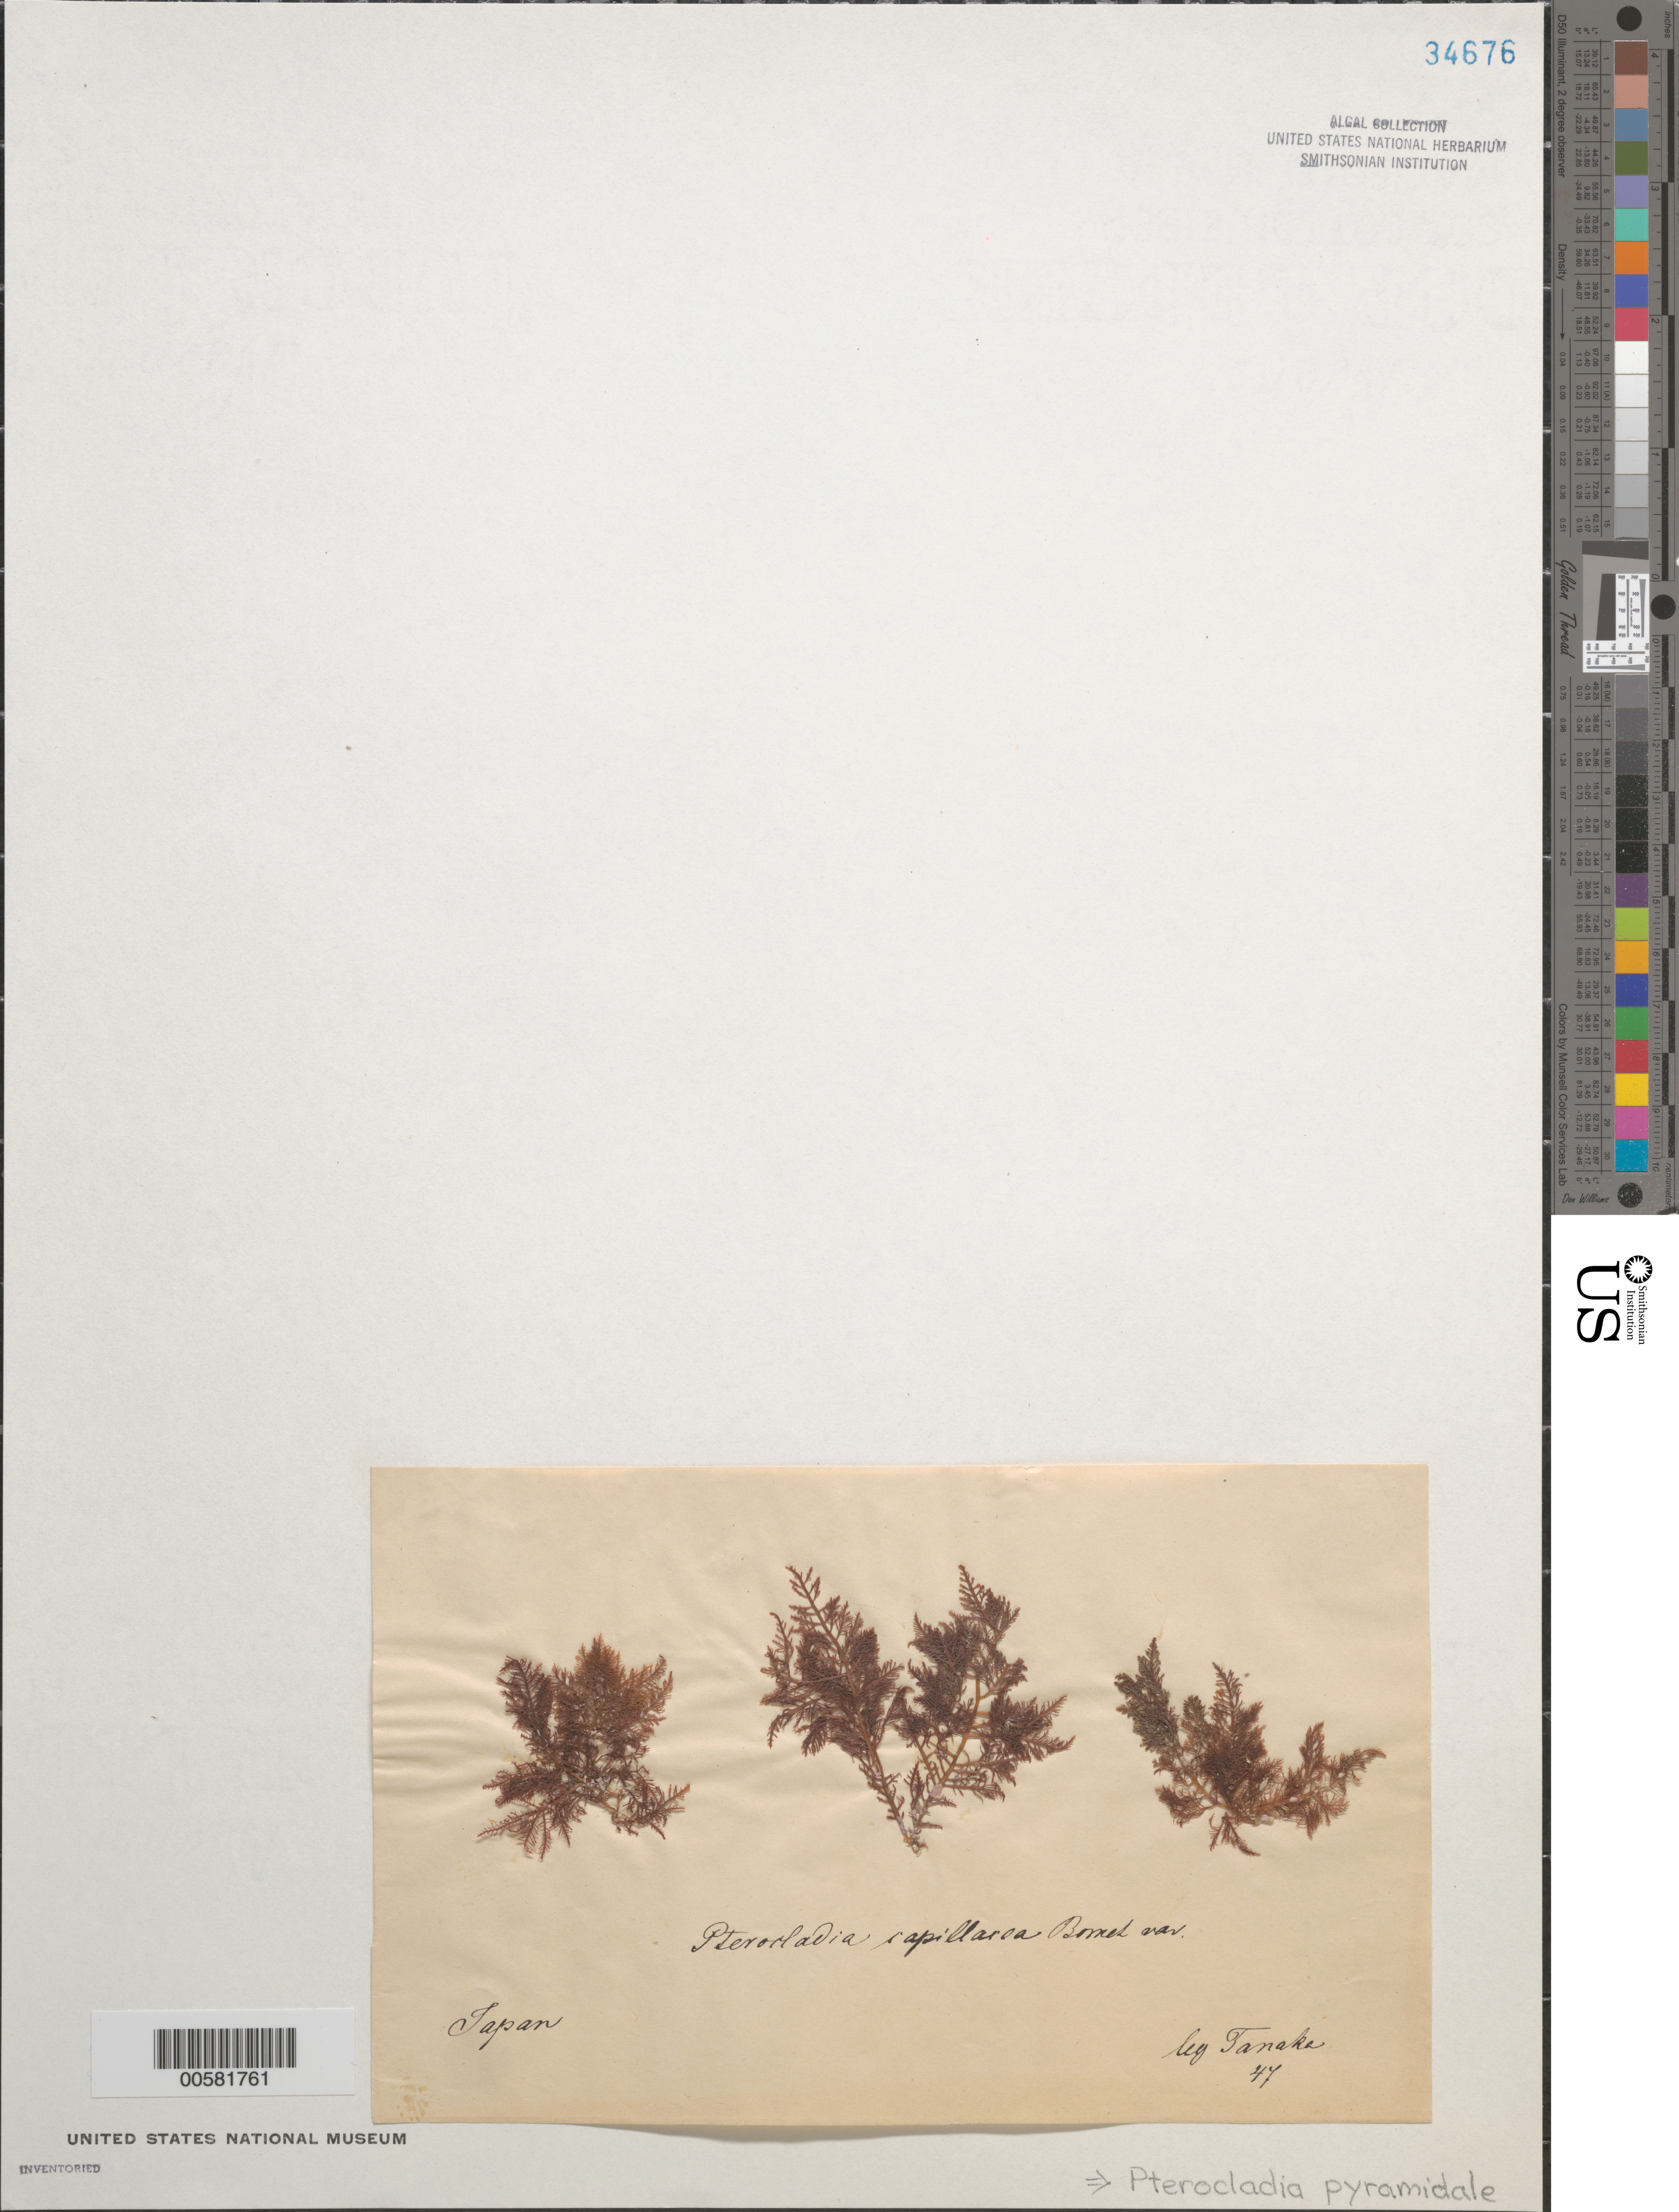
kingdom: Plantae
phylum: Rhodophyta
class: Florideophyceae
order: Gelidiales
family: Pterocladiaceae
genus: Pterocladiella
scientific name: Pterocladiella capillacea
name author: (S.G. Gmel.) Santelices & Hommers.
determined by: Algae name updating Project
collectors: T. Tanaka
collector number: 47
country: Japan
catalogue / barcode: US 34676